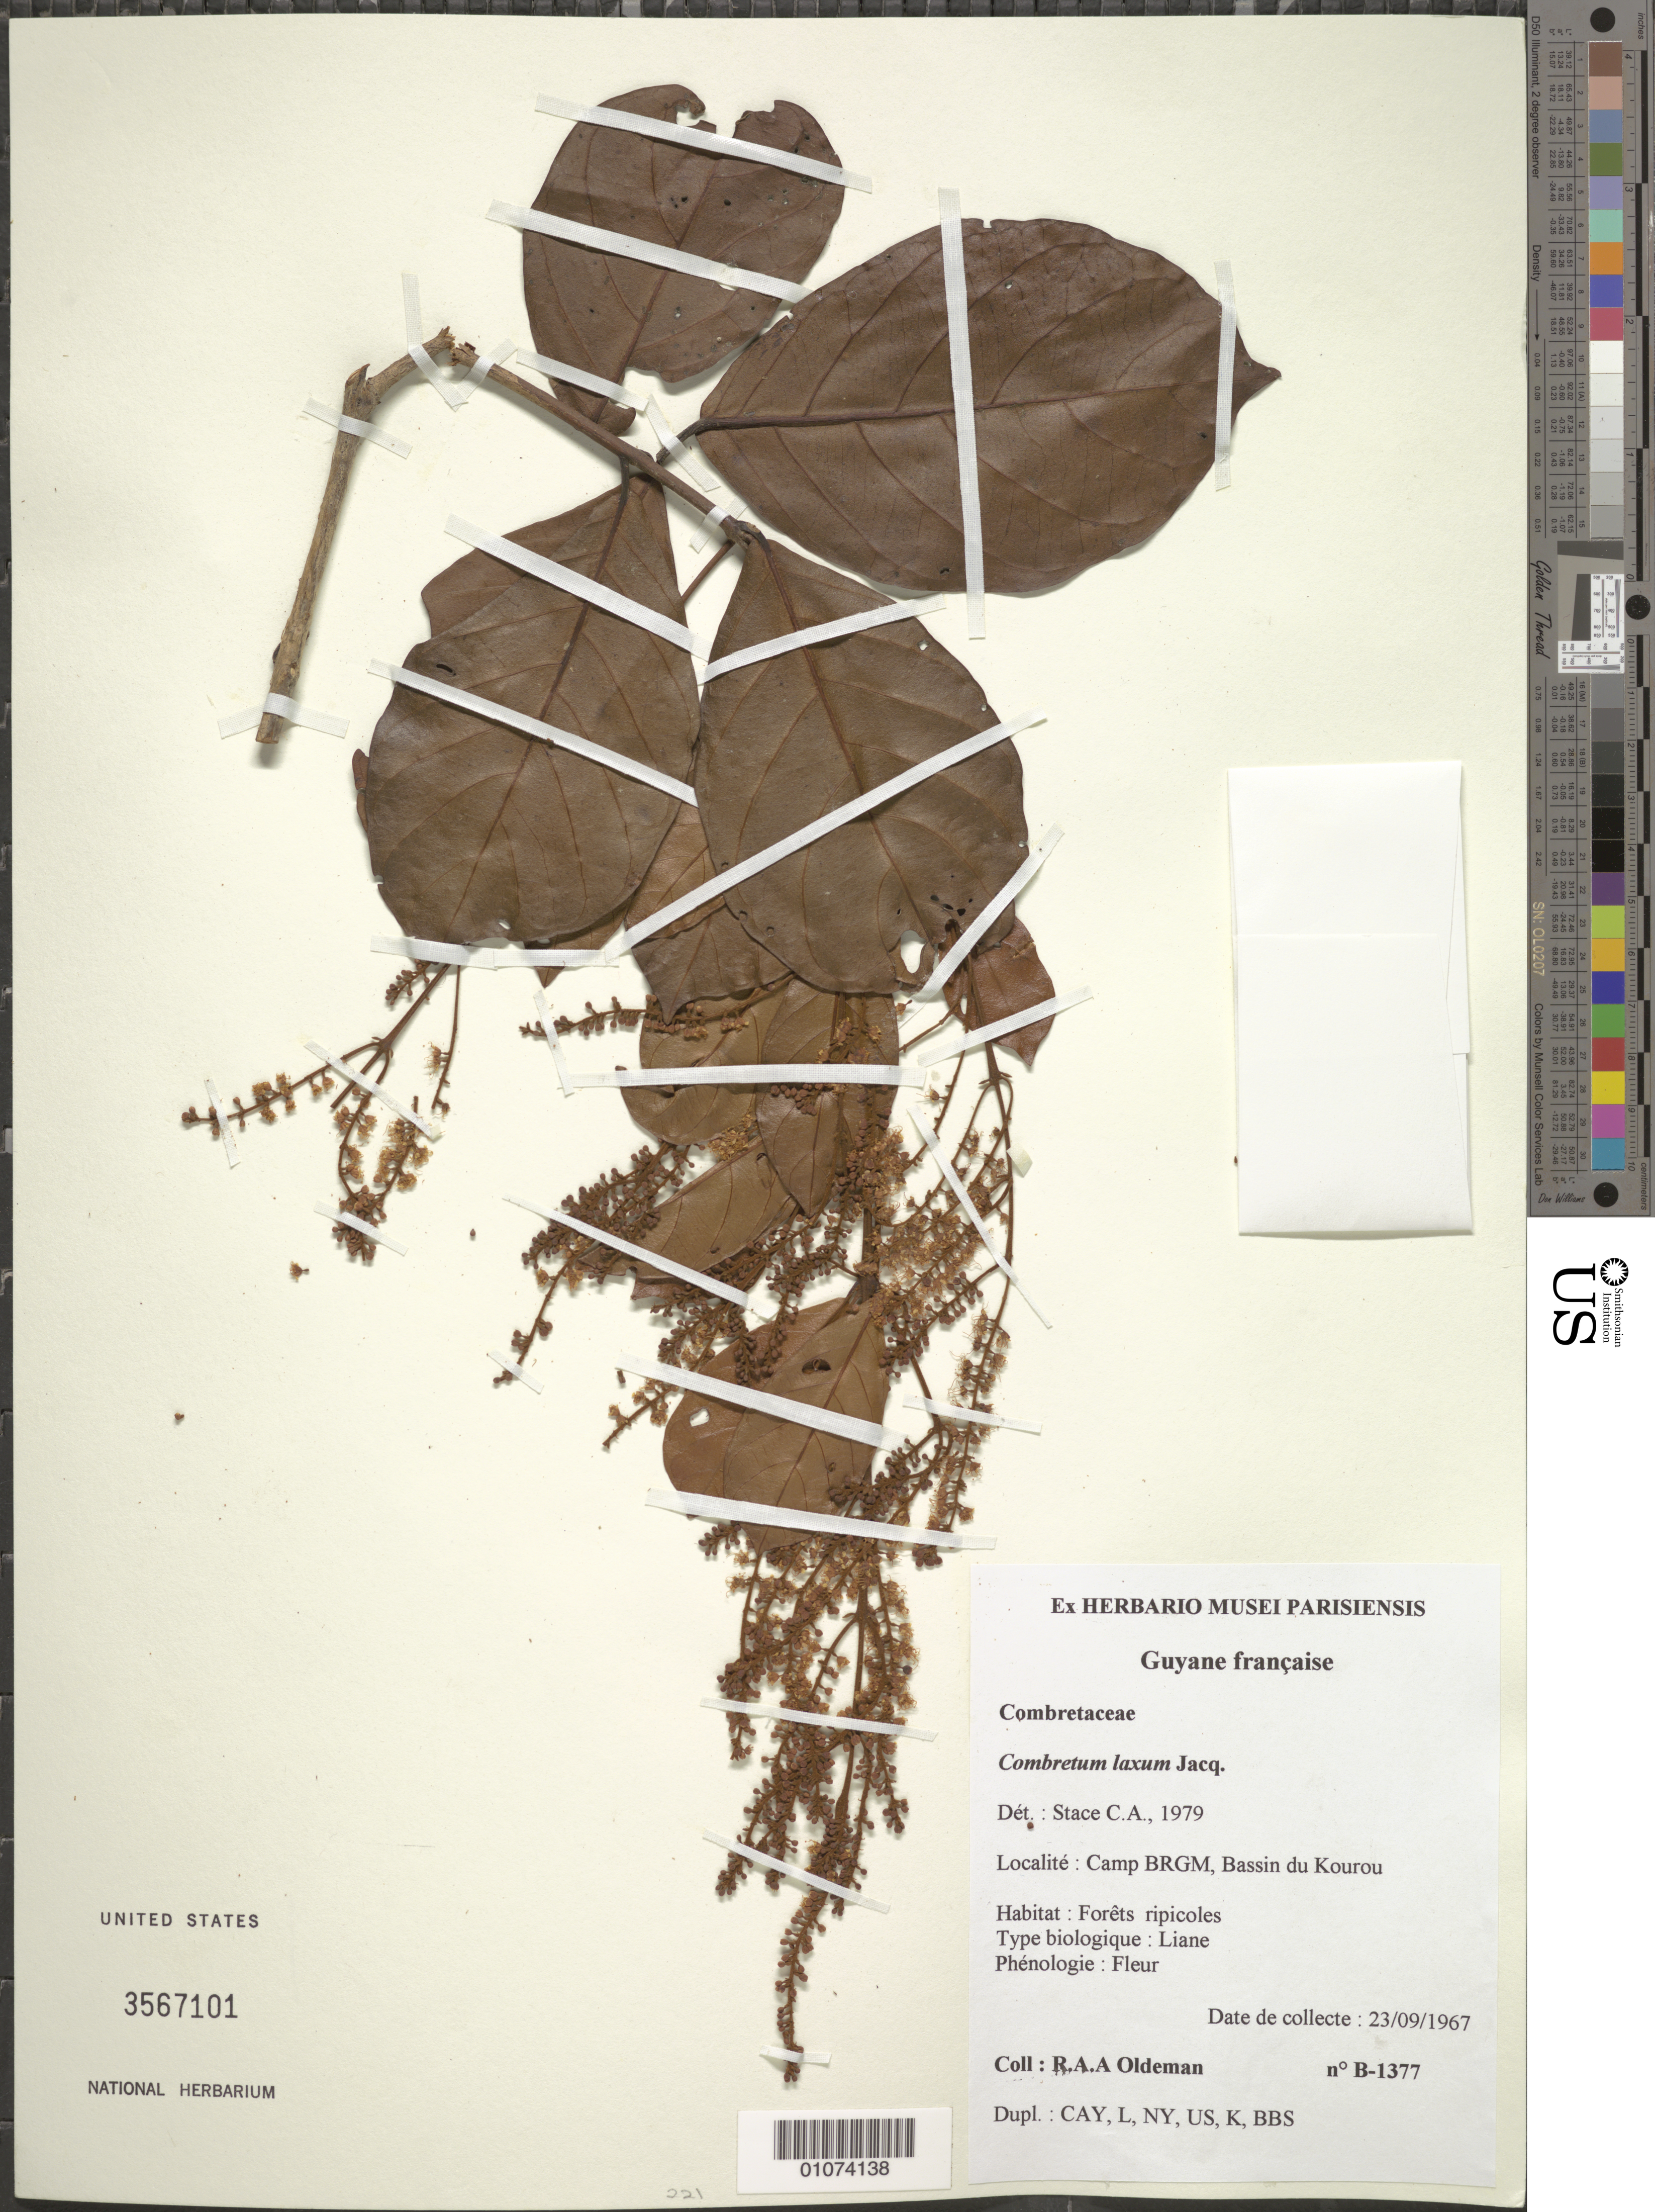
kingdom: Plantae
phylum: Tracheophyta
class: Magnoliopsida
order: Myrtales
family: Combretaceae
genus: Combretum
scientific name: Combretum laxum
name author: Jacq.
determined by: Stace, C. A.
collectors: R. Oldeman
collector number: B 1377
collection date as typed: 23-Sep-67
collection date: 1967-09-23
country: French Guiana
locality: Camp BRGM, Bassin du Kourou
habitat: Forets ripicoles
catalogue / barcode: US 3567101